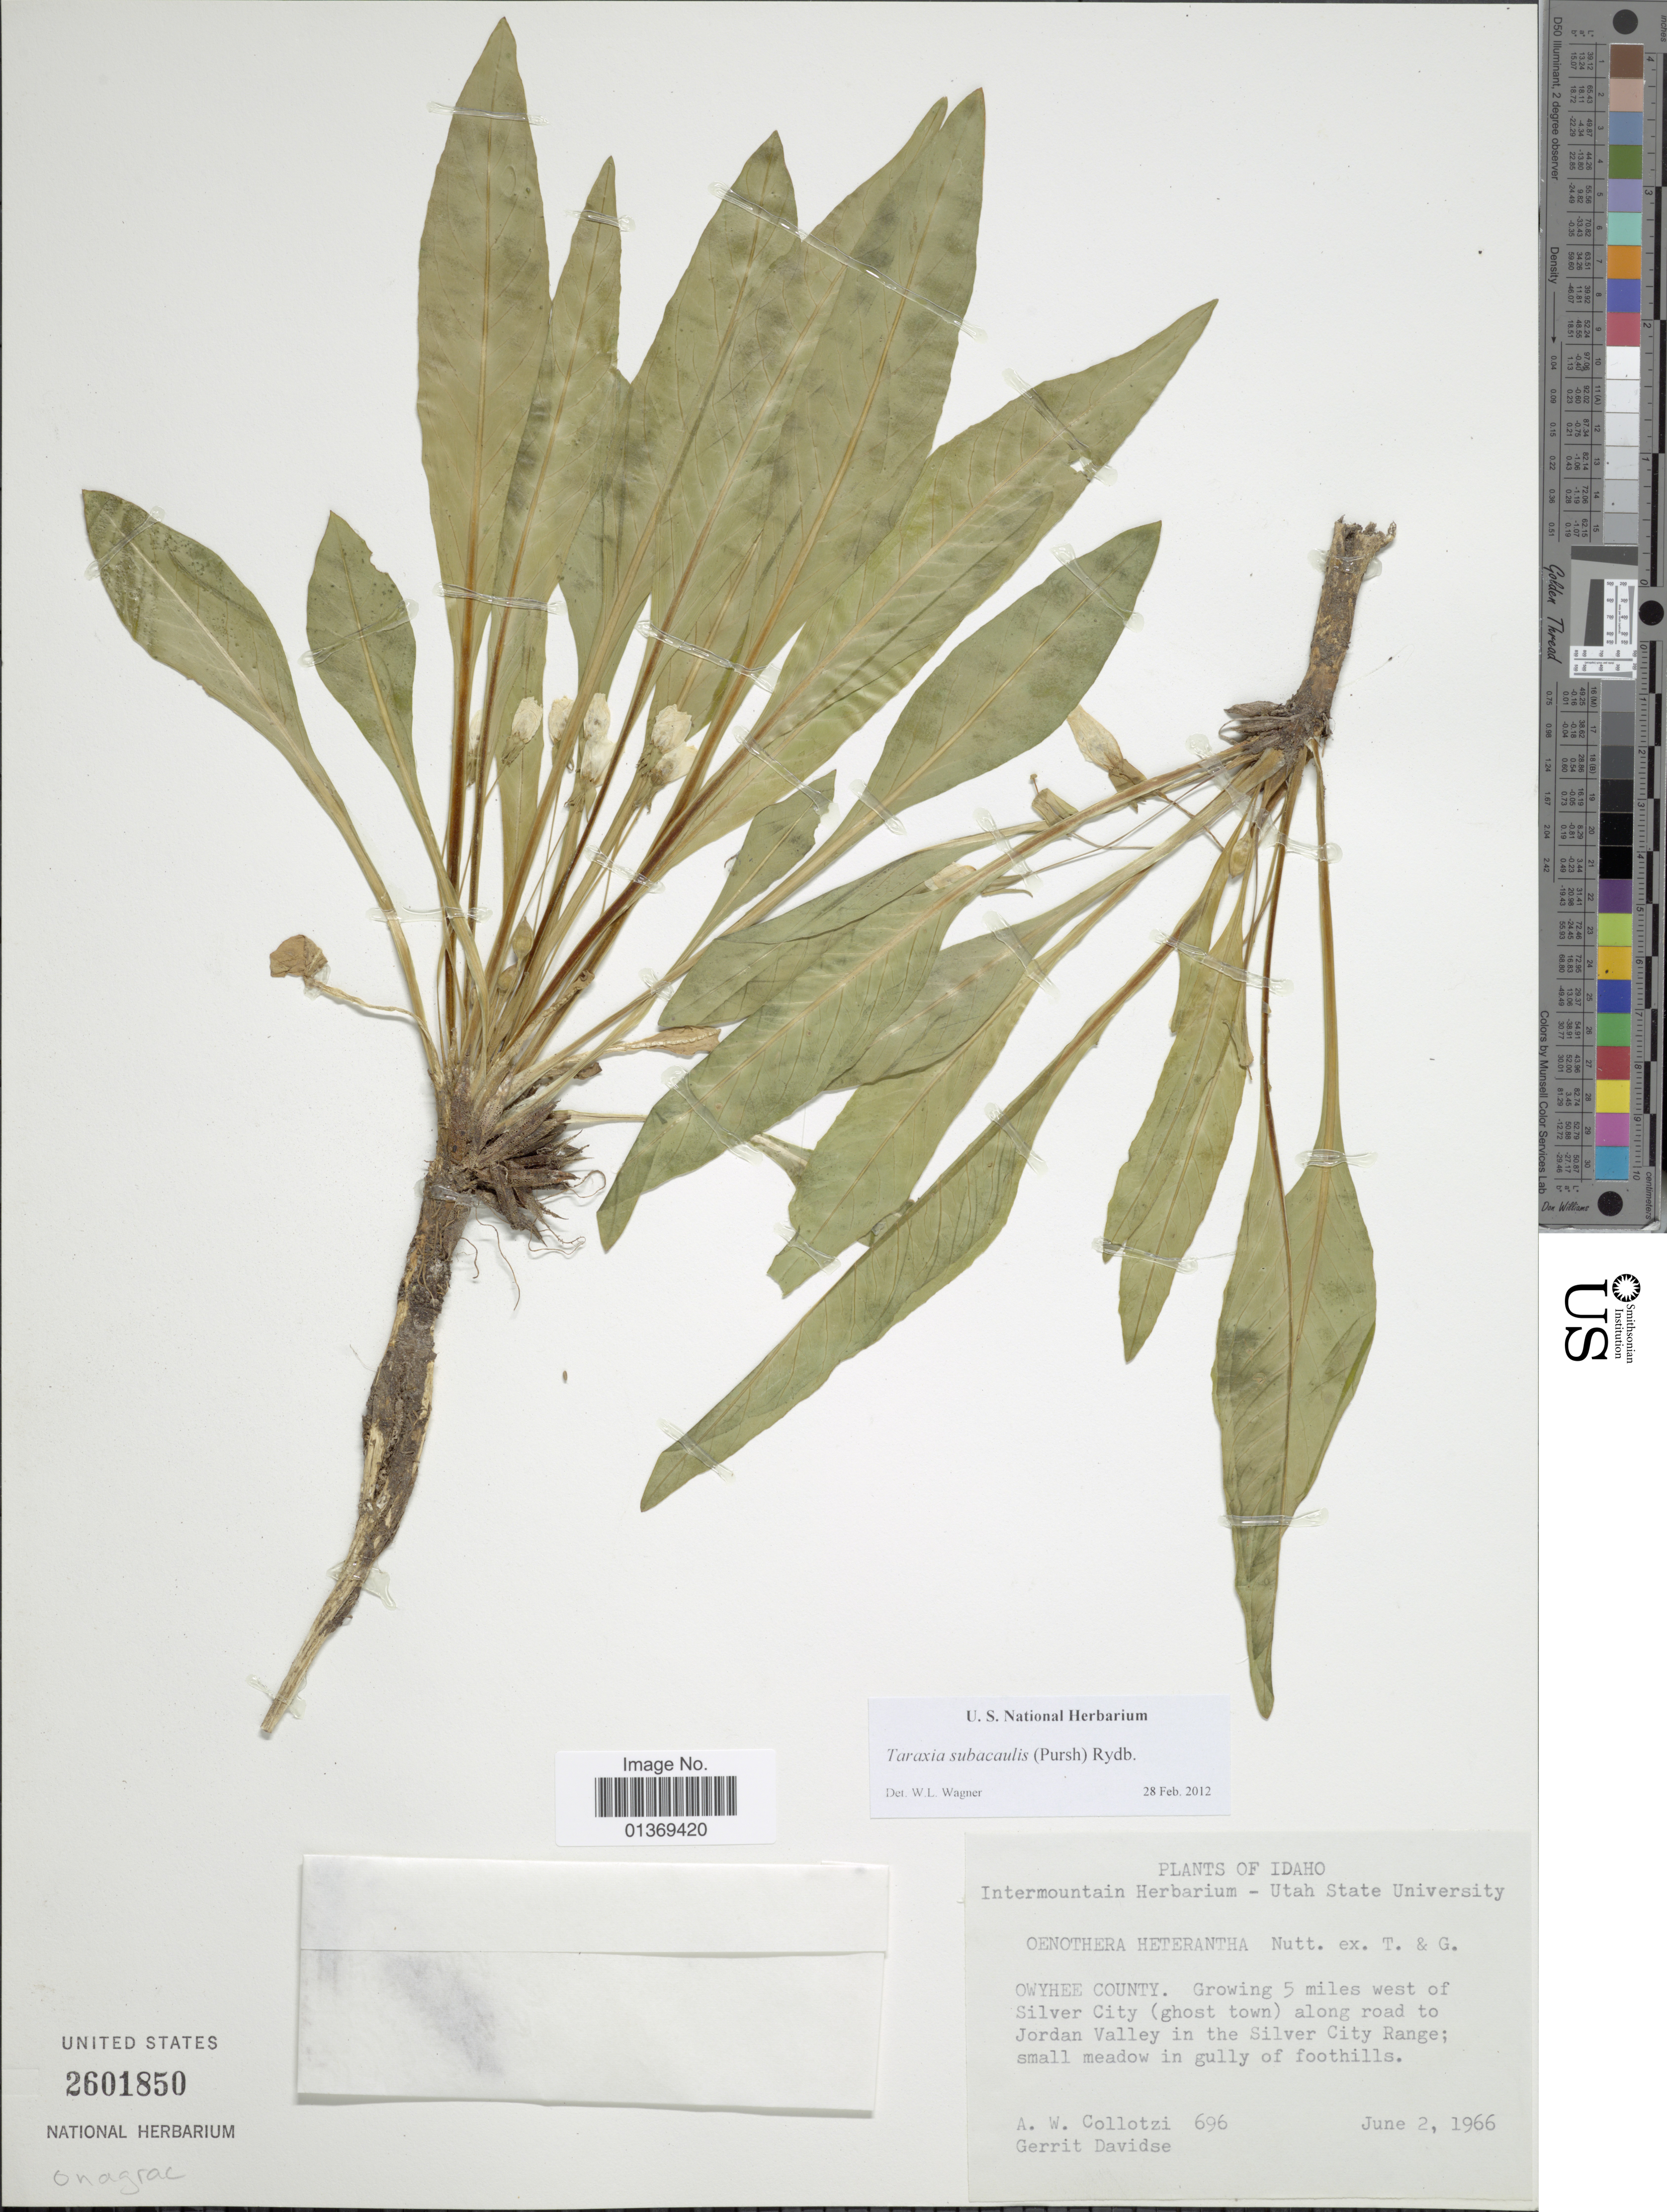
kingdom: Plantae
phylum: Tracheophyta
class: Magnoliopsida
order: Myrtales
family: Onagraceae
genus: Taraxia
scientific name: Taraxia subacaulis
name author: (Pursh) Rydb.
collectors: A. W. Collotzi & G. Davidse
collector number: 696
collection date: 1966-06-02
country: United States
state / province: Idaho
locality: Owyhee County. Growing 5 miles west of Silver City (ghost town) along road to Jordan Valley in the Silver City Range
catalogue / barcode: US 2601850